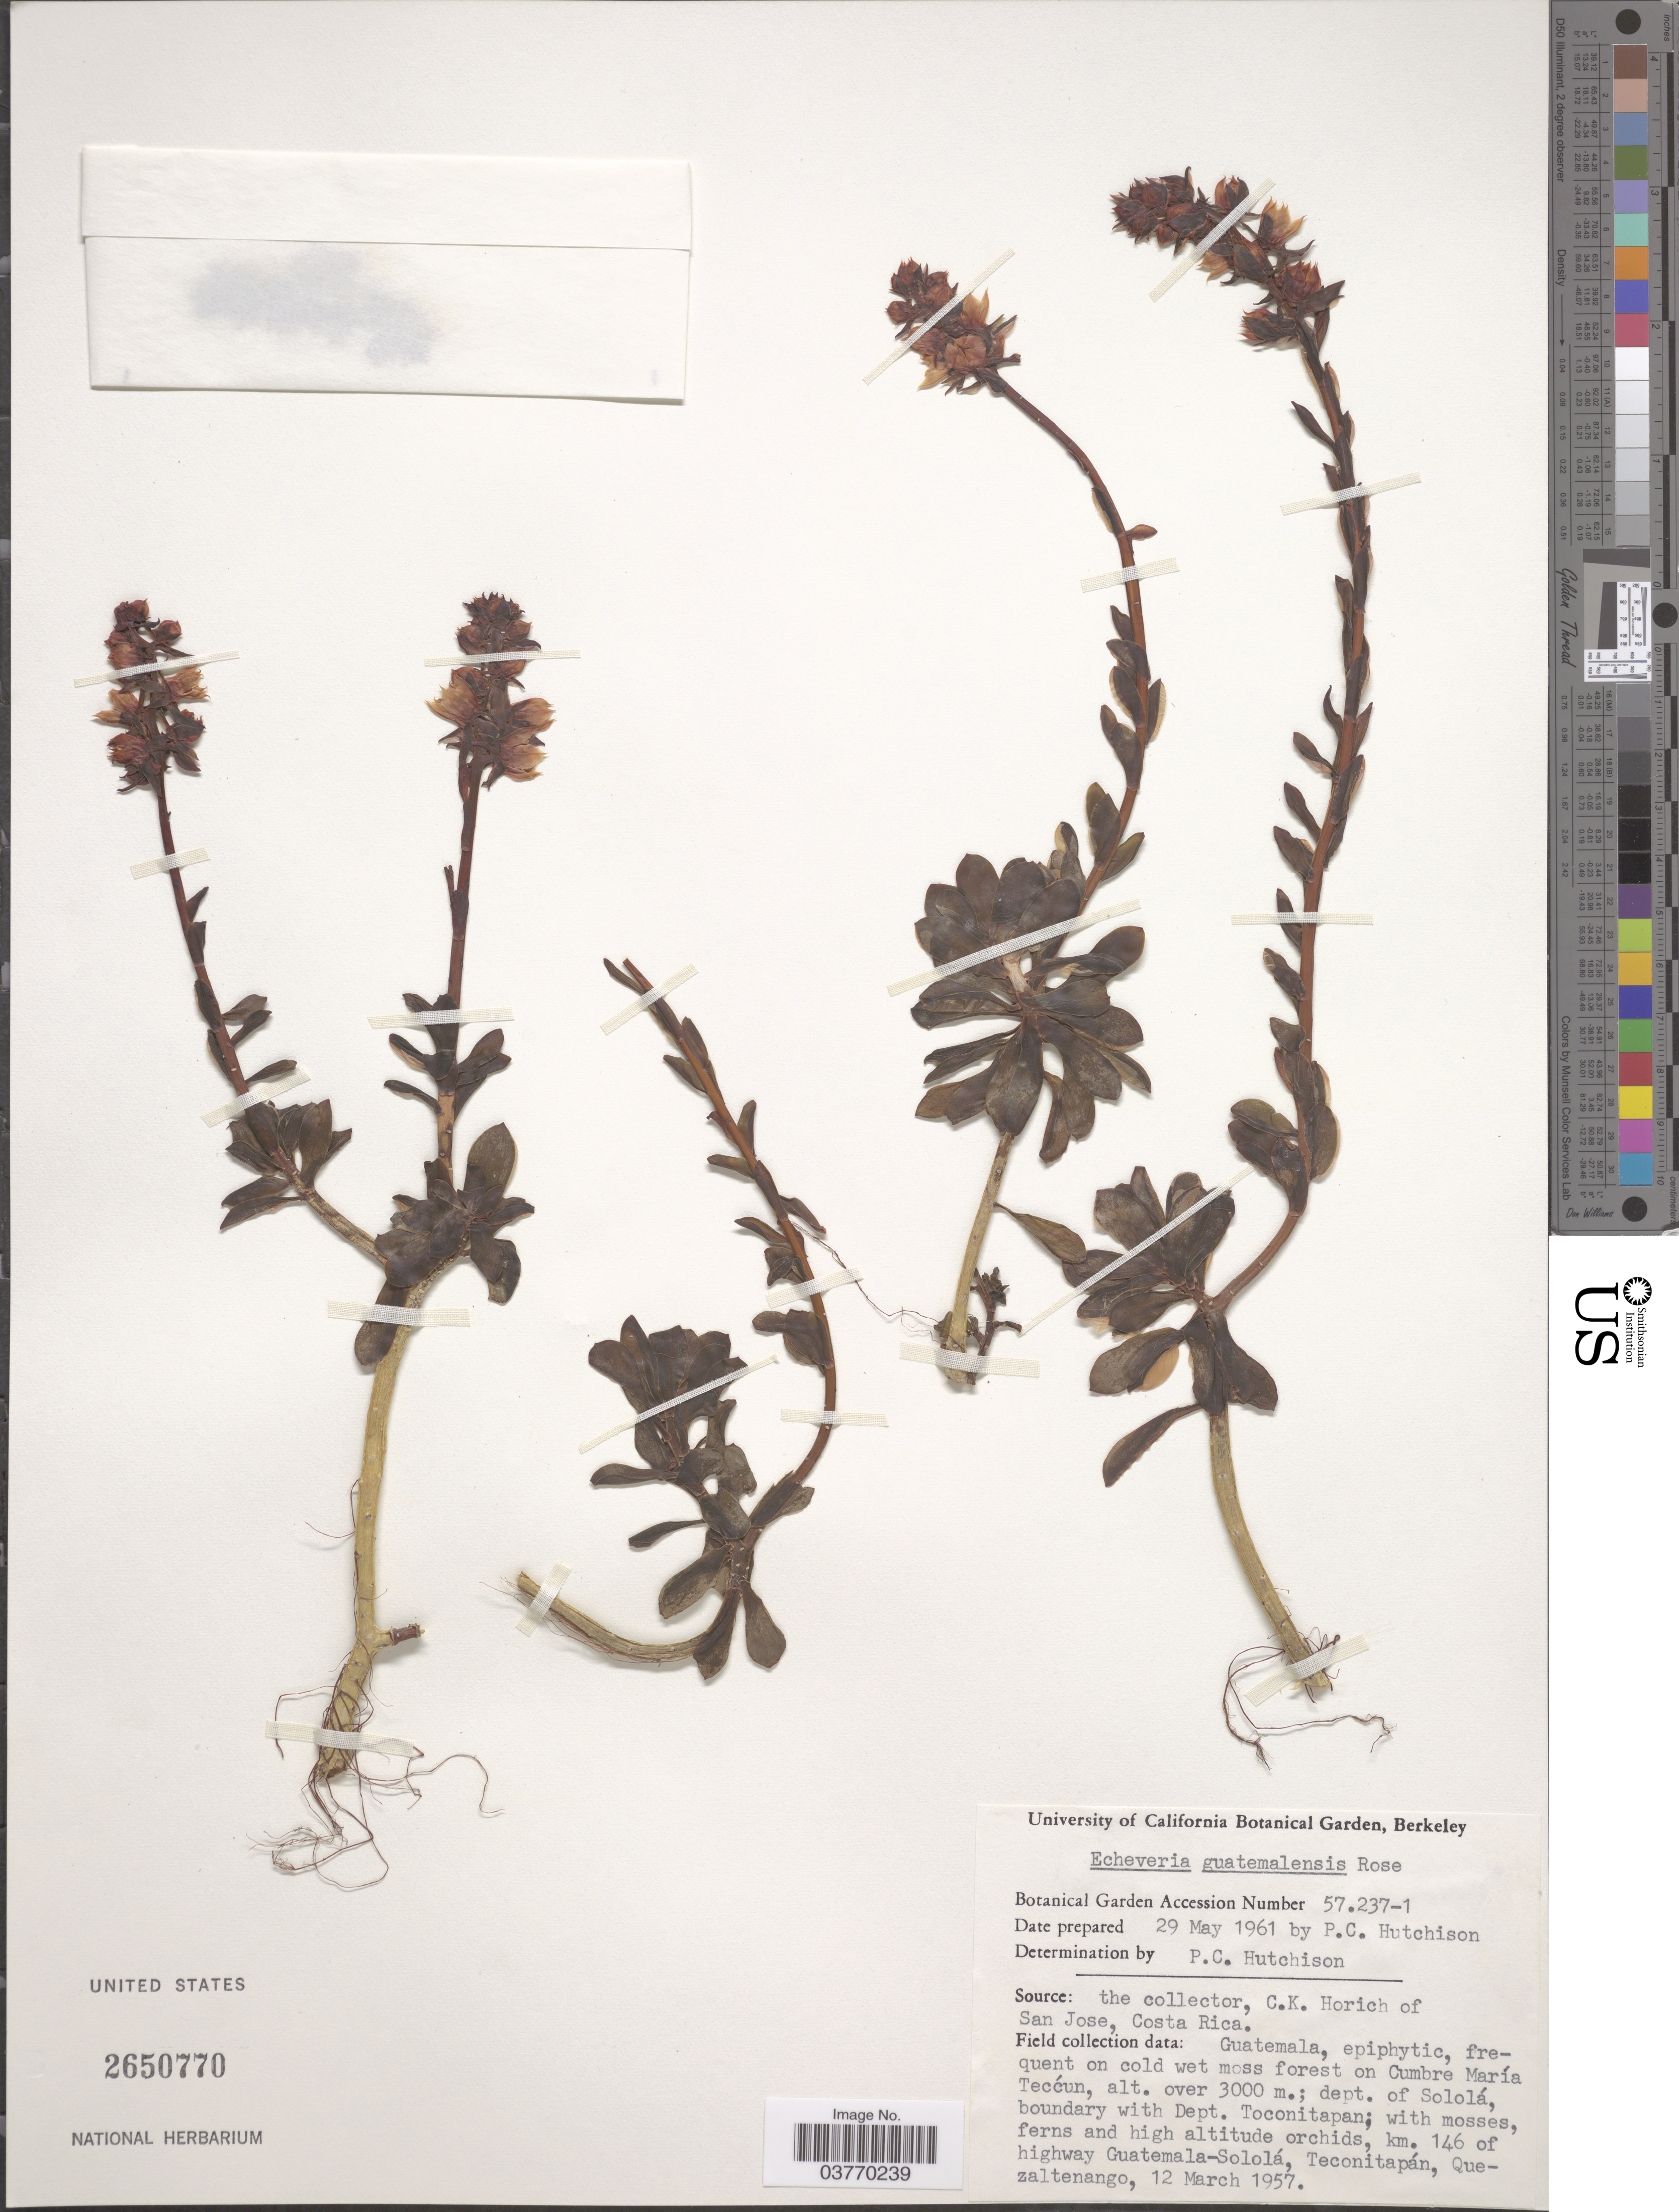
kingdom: Plantae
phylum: Tracheophyta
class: Magnoliopsida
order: Saxifragales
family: Crassulaceae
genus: Echeveria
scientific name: Echeveria guatemalensis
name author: Rose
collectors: P. C. Hutchison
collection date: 1961-05-29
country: United States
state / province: California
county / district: Alameda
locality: University of California Botanical Garden, Berkeley.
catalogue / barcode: US 2650770